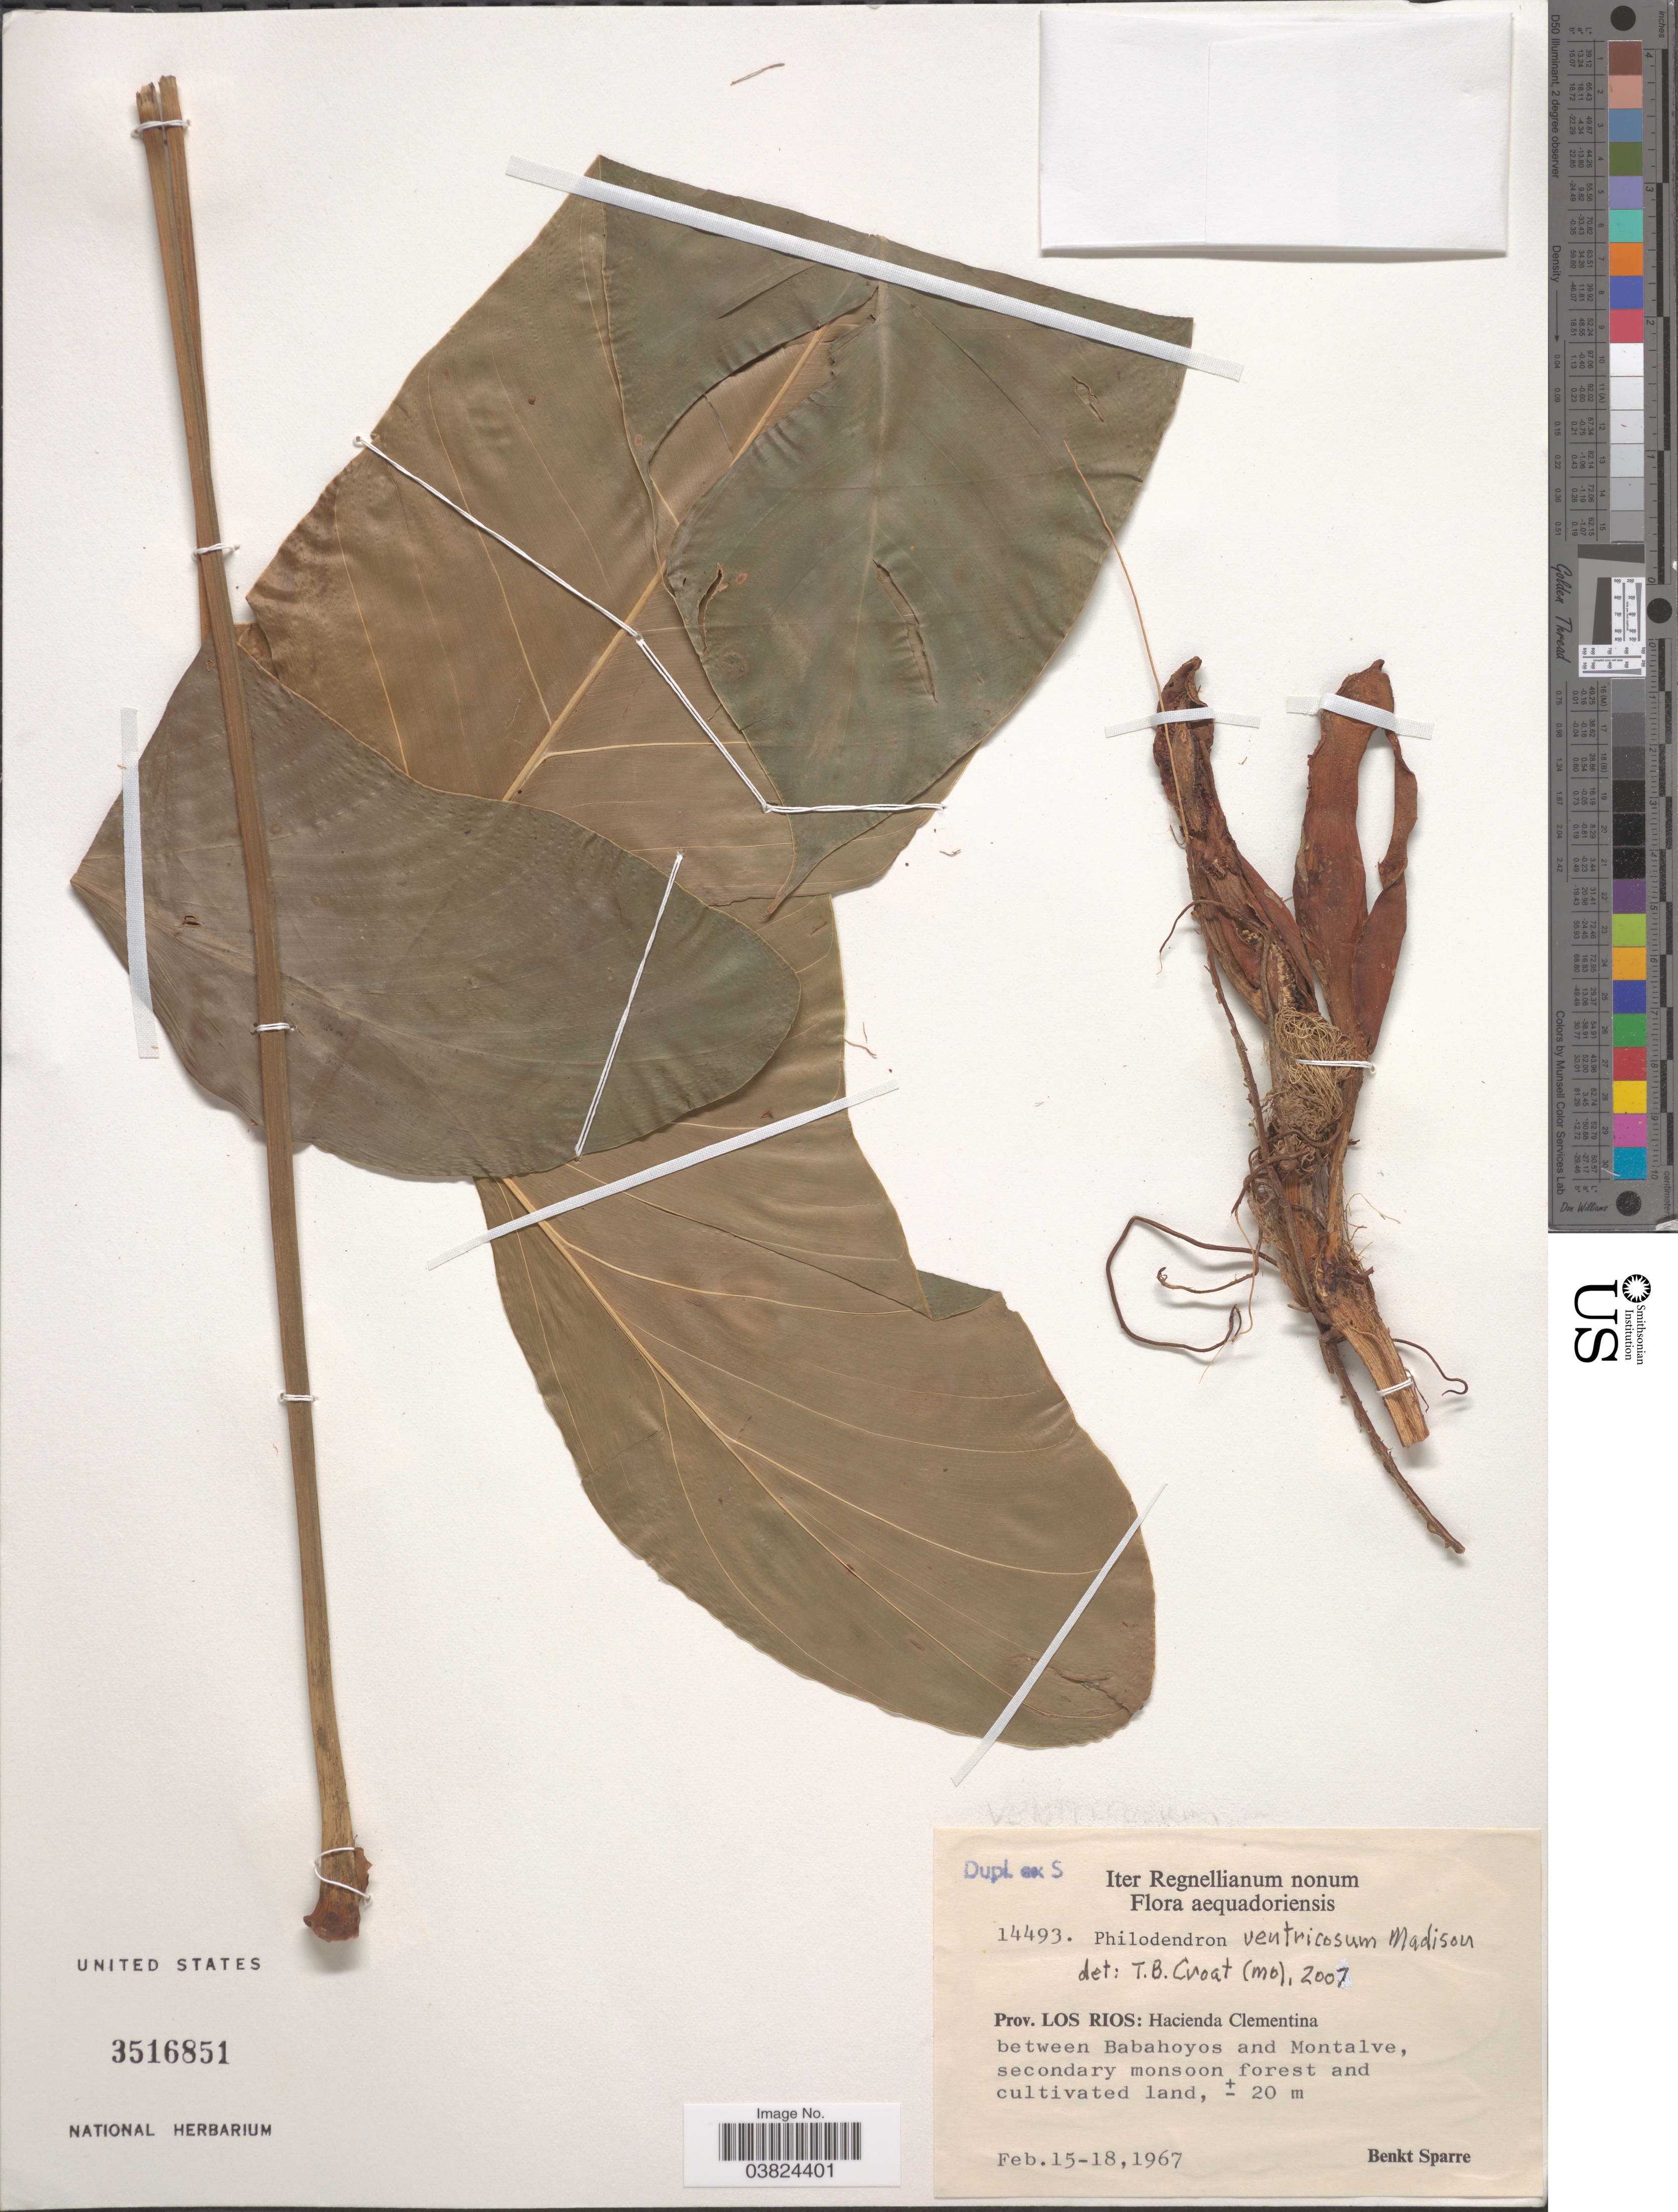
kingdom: Plantae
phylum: Tracheophyta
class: Liliopsida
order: Alismatales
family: Araceae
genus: Philodendron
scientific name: Philodendron ventricosum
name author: Madison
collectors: B. Sparre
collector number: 14493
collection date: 1967-02-15/1967-02-18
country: Ecuador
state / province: Los Ríos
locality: Aequadoriensis. Hacienda Clementina between Babahoyos and Montalve, secondary monsoon forest and cultivated land.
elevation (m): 20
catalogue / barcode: US 3516851